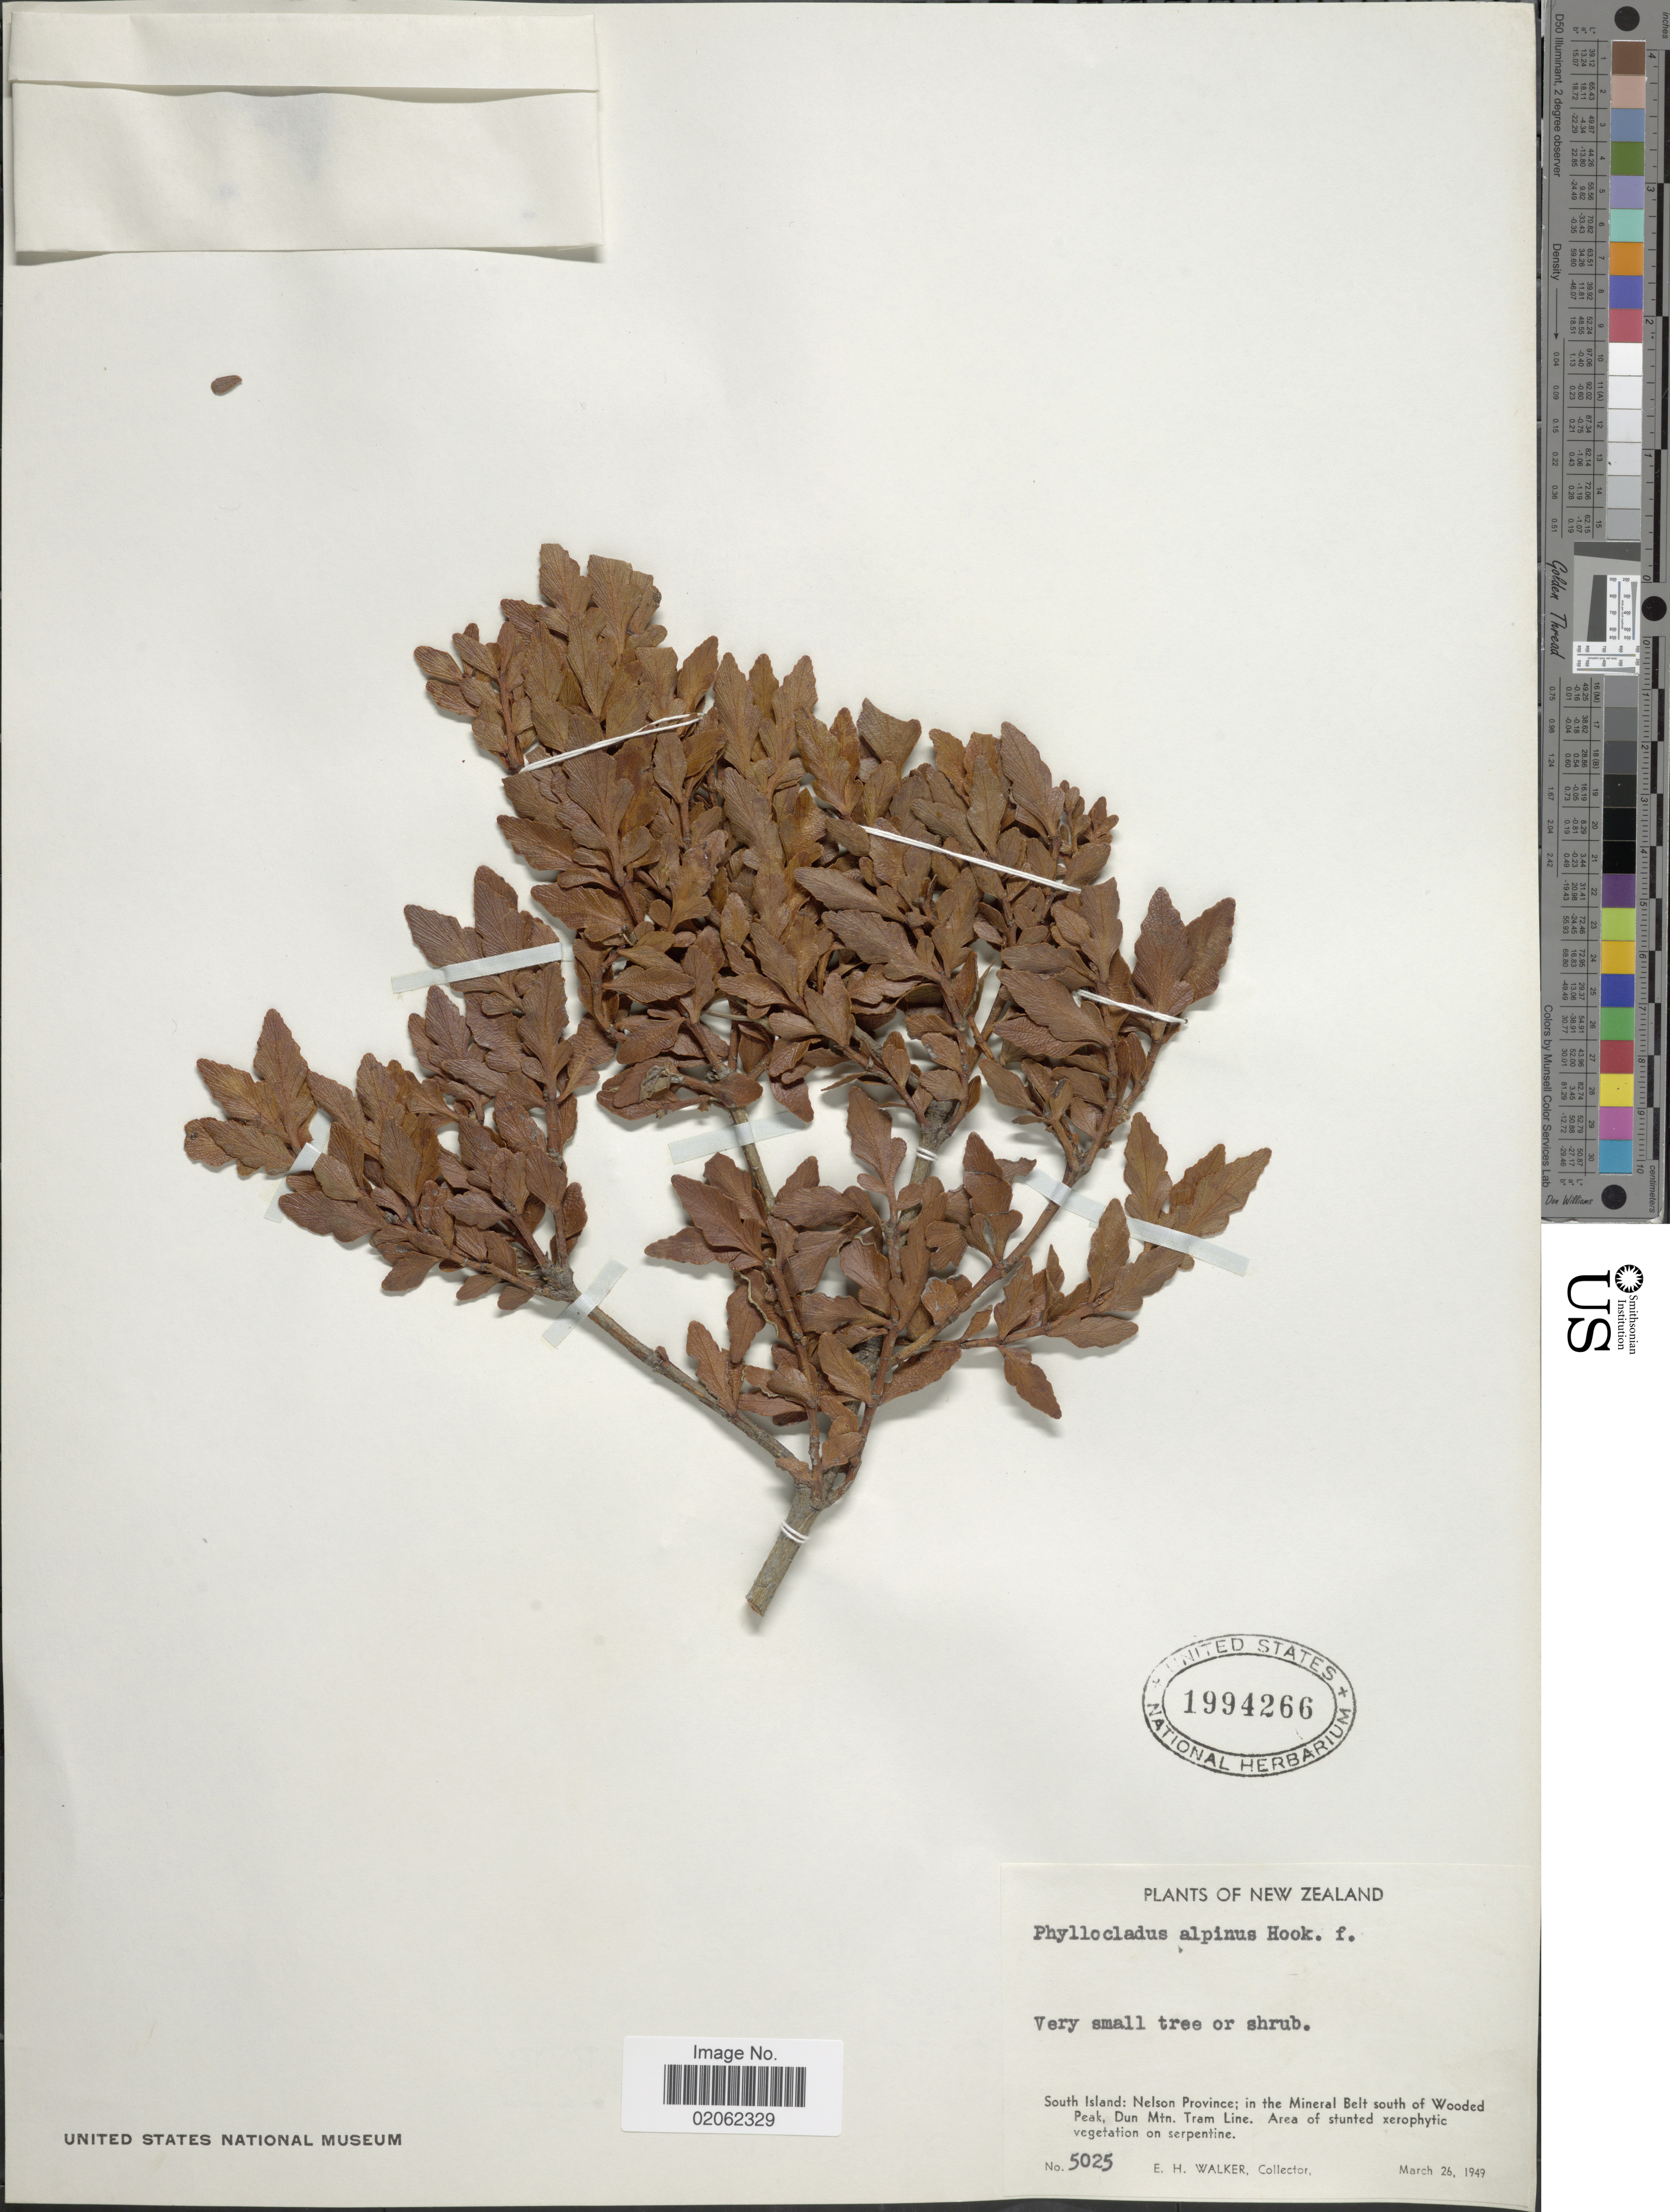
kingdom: Plantae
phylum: Tracheophyta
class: Pinopsida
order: Pinales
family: Phyllocladaceae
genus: Phyllocladus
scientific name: Phyllocladus alpinus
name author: Hook. f.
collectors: E. H. Walker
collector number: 5025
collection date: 1949-03-26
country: New Zealand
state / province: Nelson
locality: South Islands: in the Mineral Belt south of Wooded Peak, Dun Mtn. Tram Line.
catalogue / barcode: US 1994266